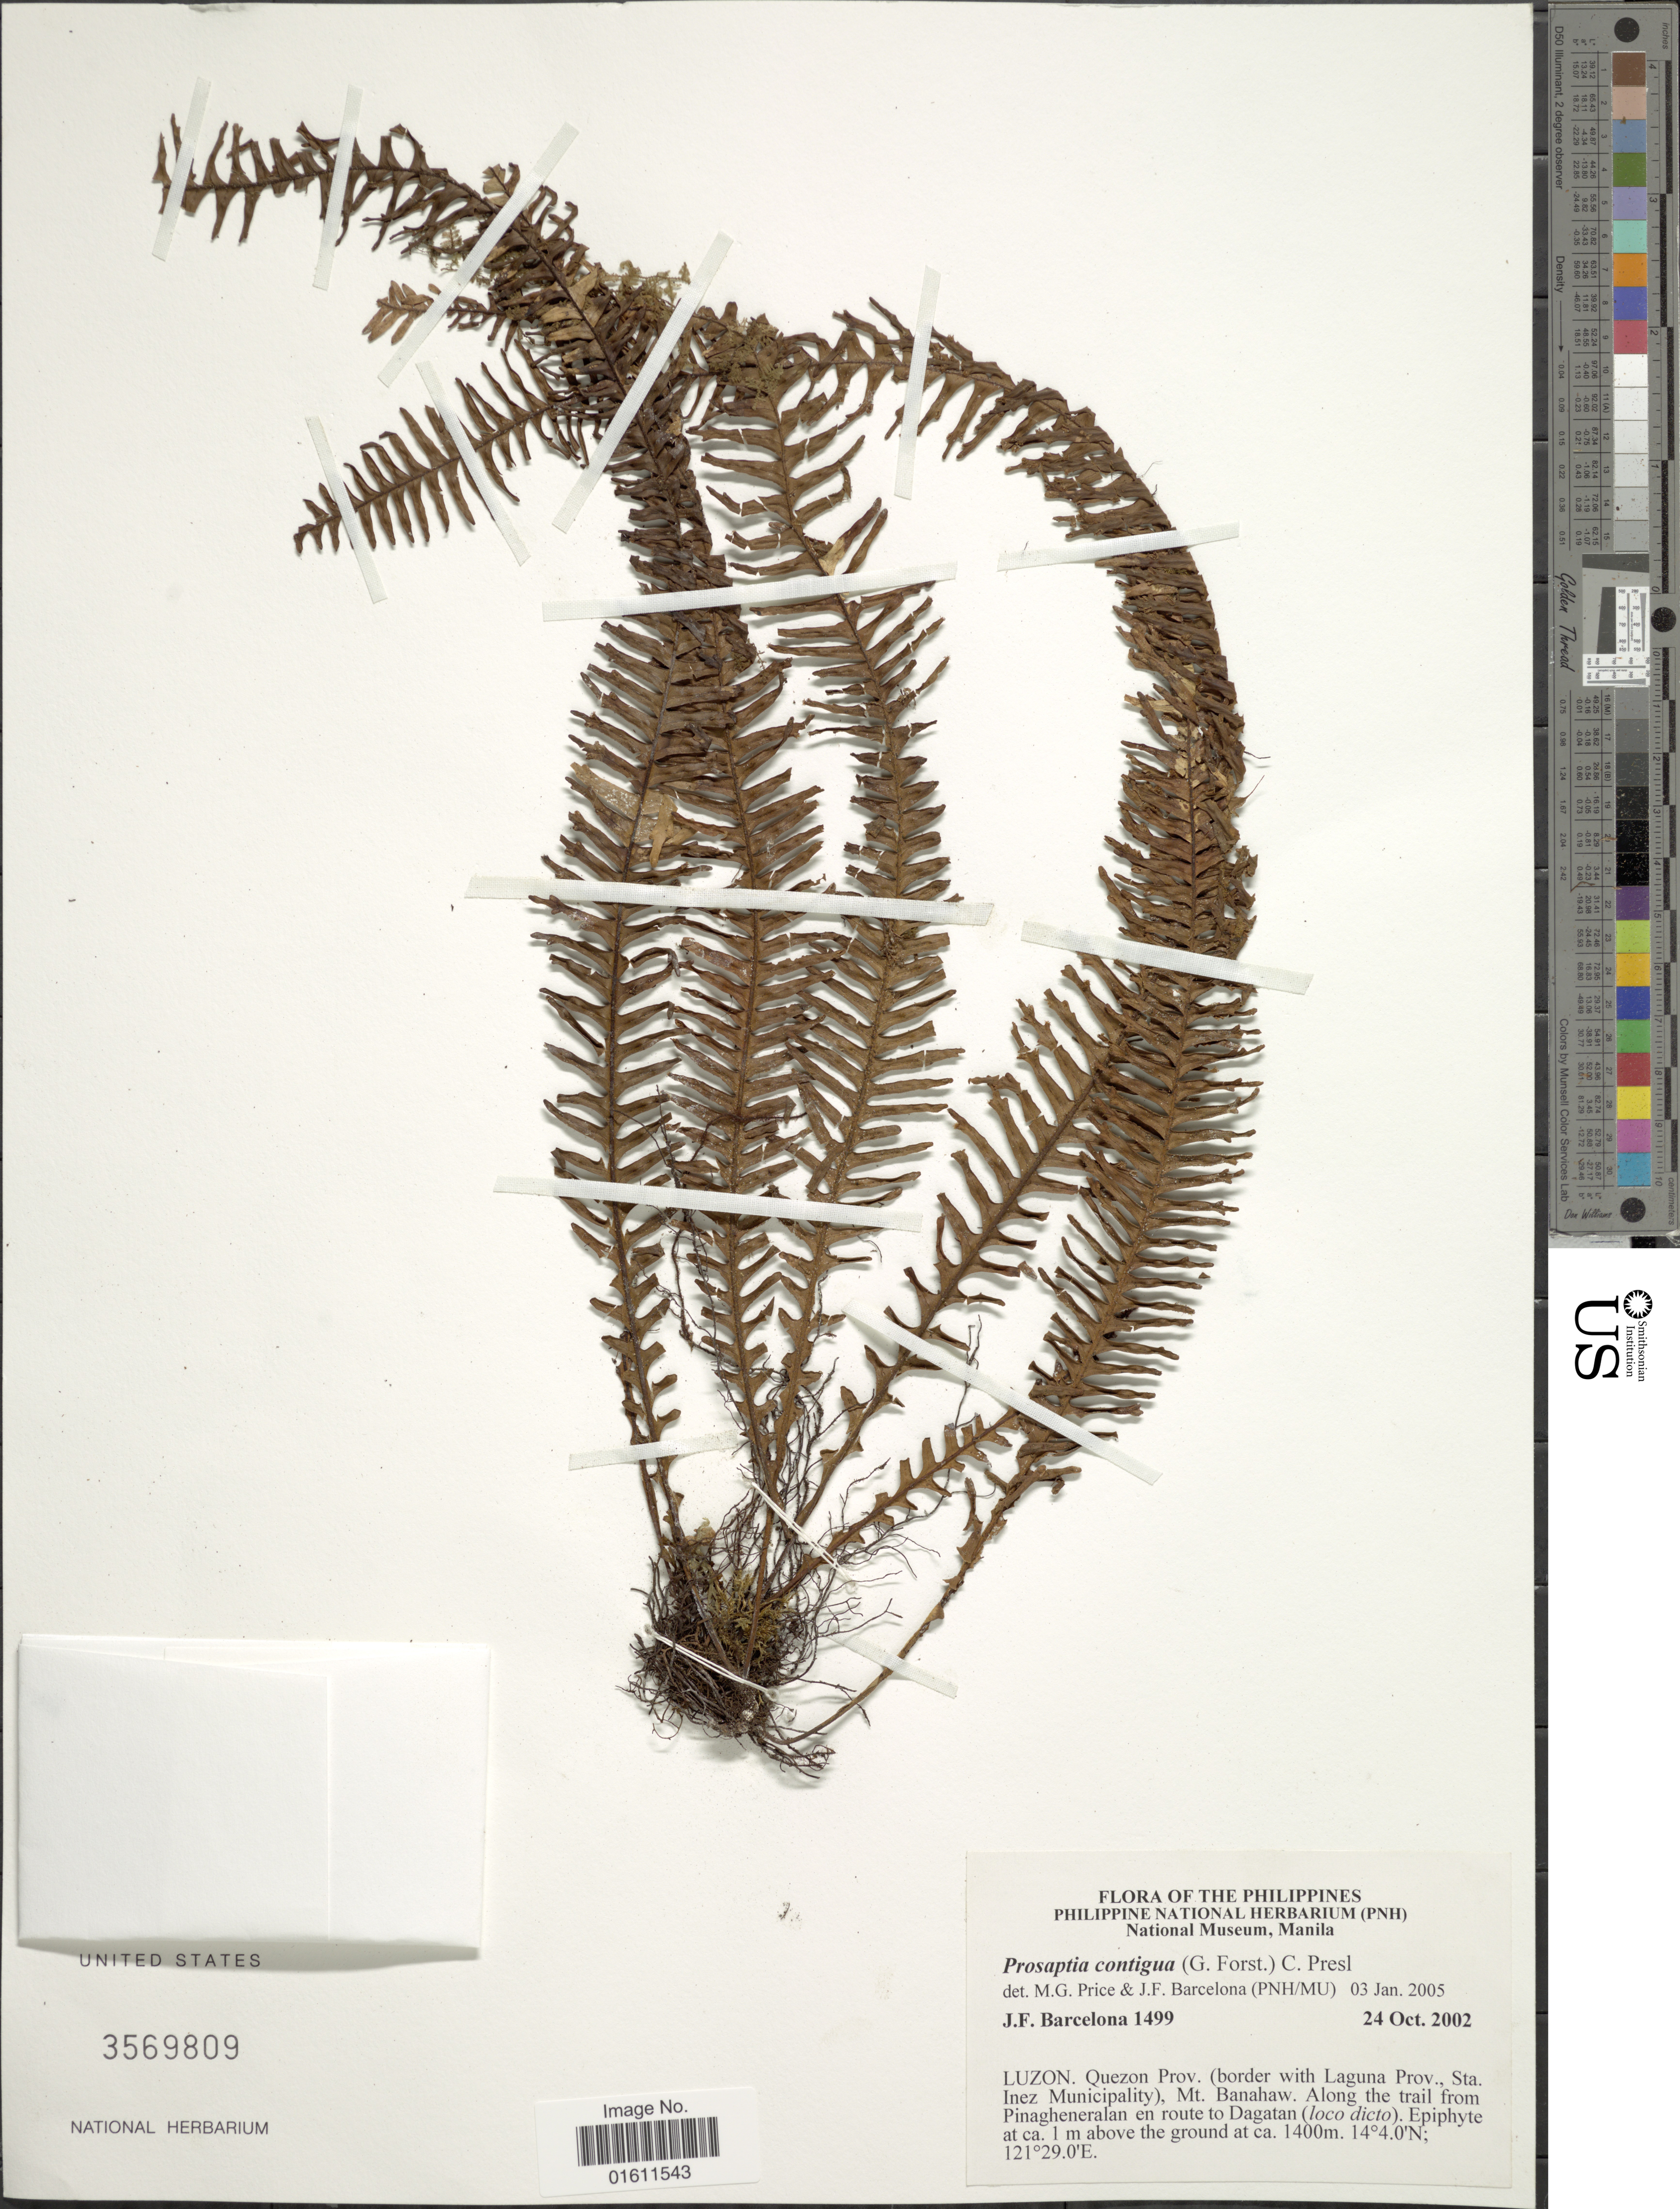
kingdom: Plantae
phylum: Tracheophyta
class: Polypodiopsida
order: Polypodiales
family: Polypodiaceae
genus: Prosaptia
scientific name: Prosaptia contigua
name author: (G. Forst.) Presl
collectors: J. F. Barcelona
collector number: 1499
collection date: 2002-10-24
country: Philippines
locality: Luzon, Quezon Prov.(border with Laguna Prov., Sta. Inez Municipality), MT. Banahaw, along the trail from Pinagheneralan en route to Dagatan (loco dicto).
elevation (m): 1400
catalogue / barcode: US 3569809